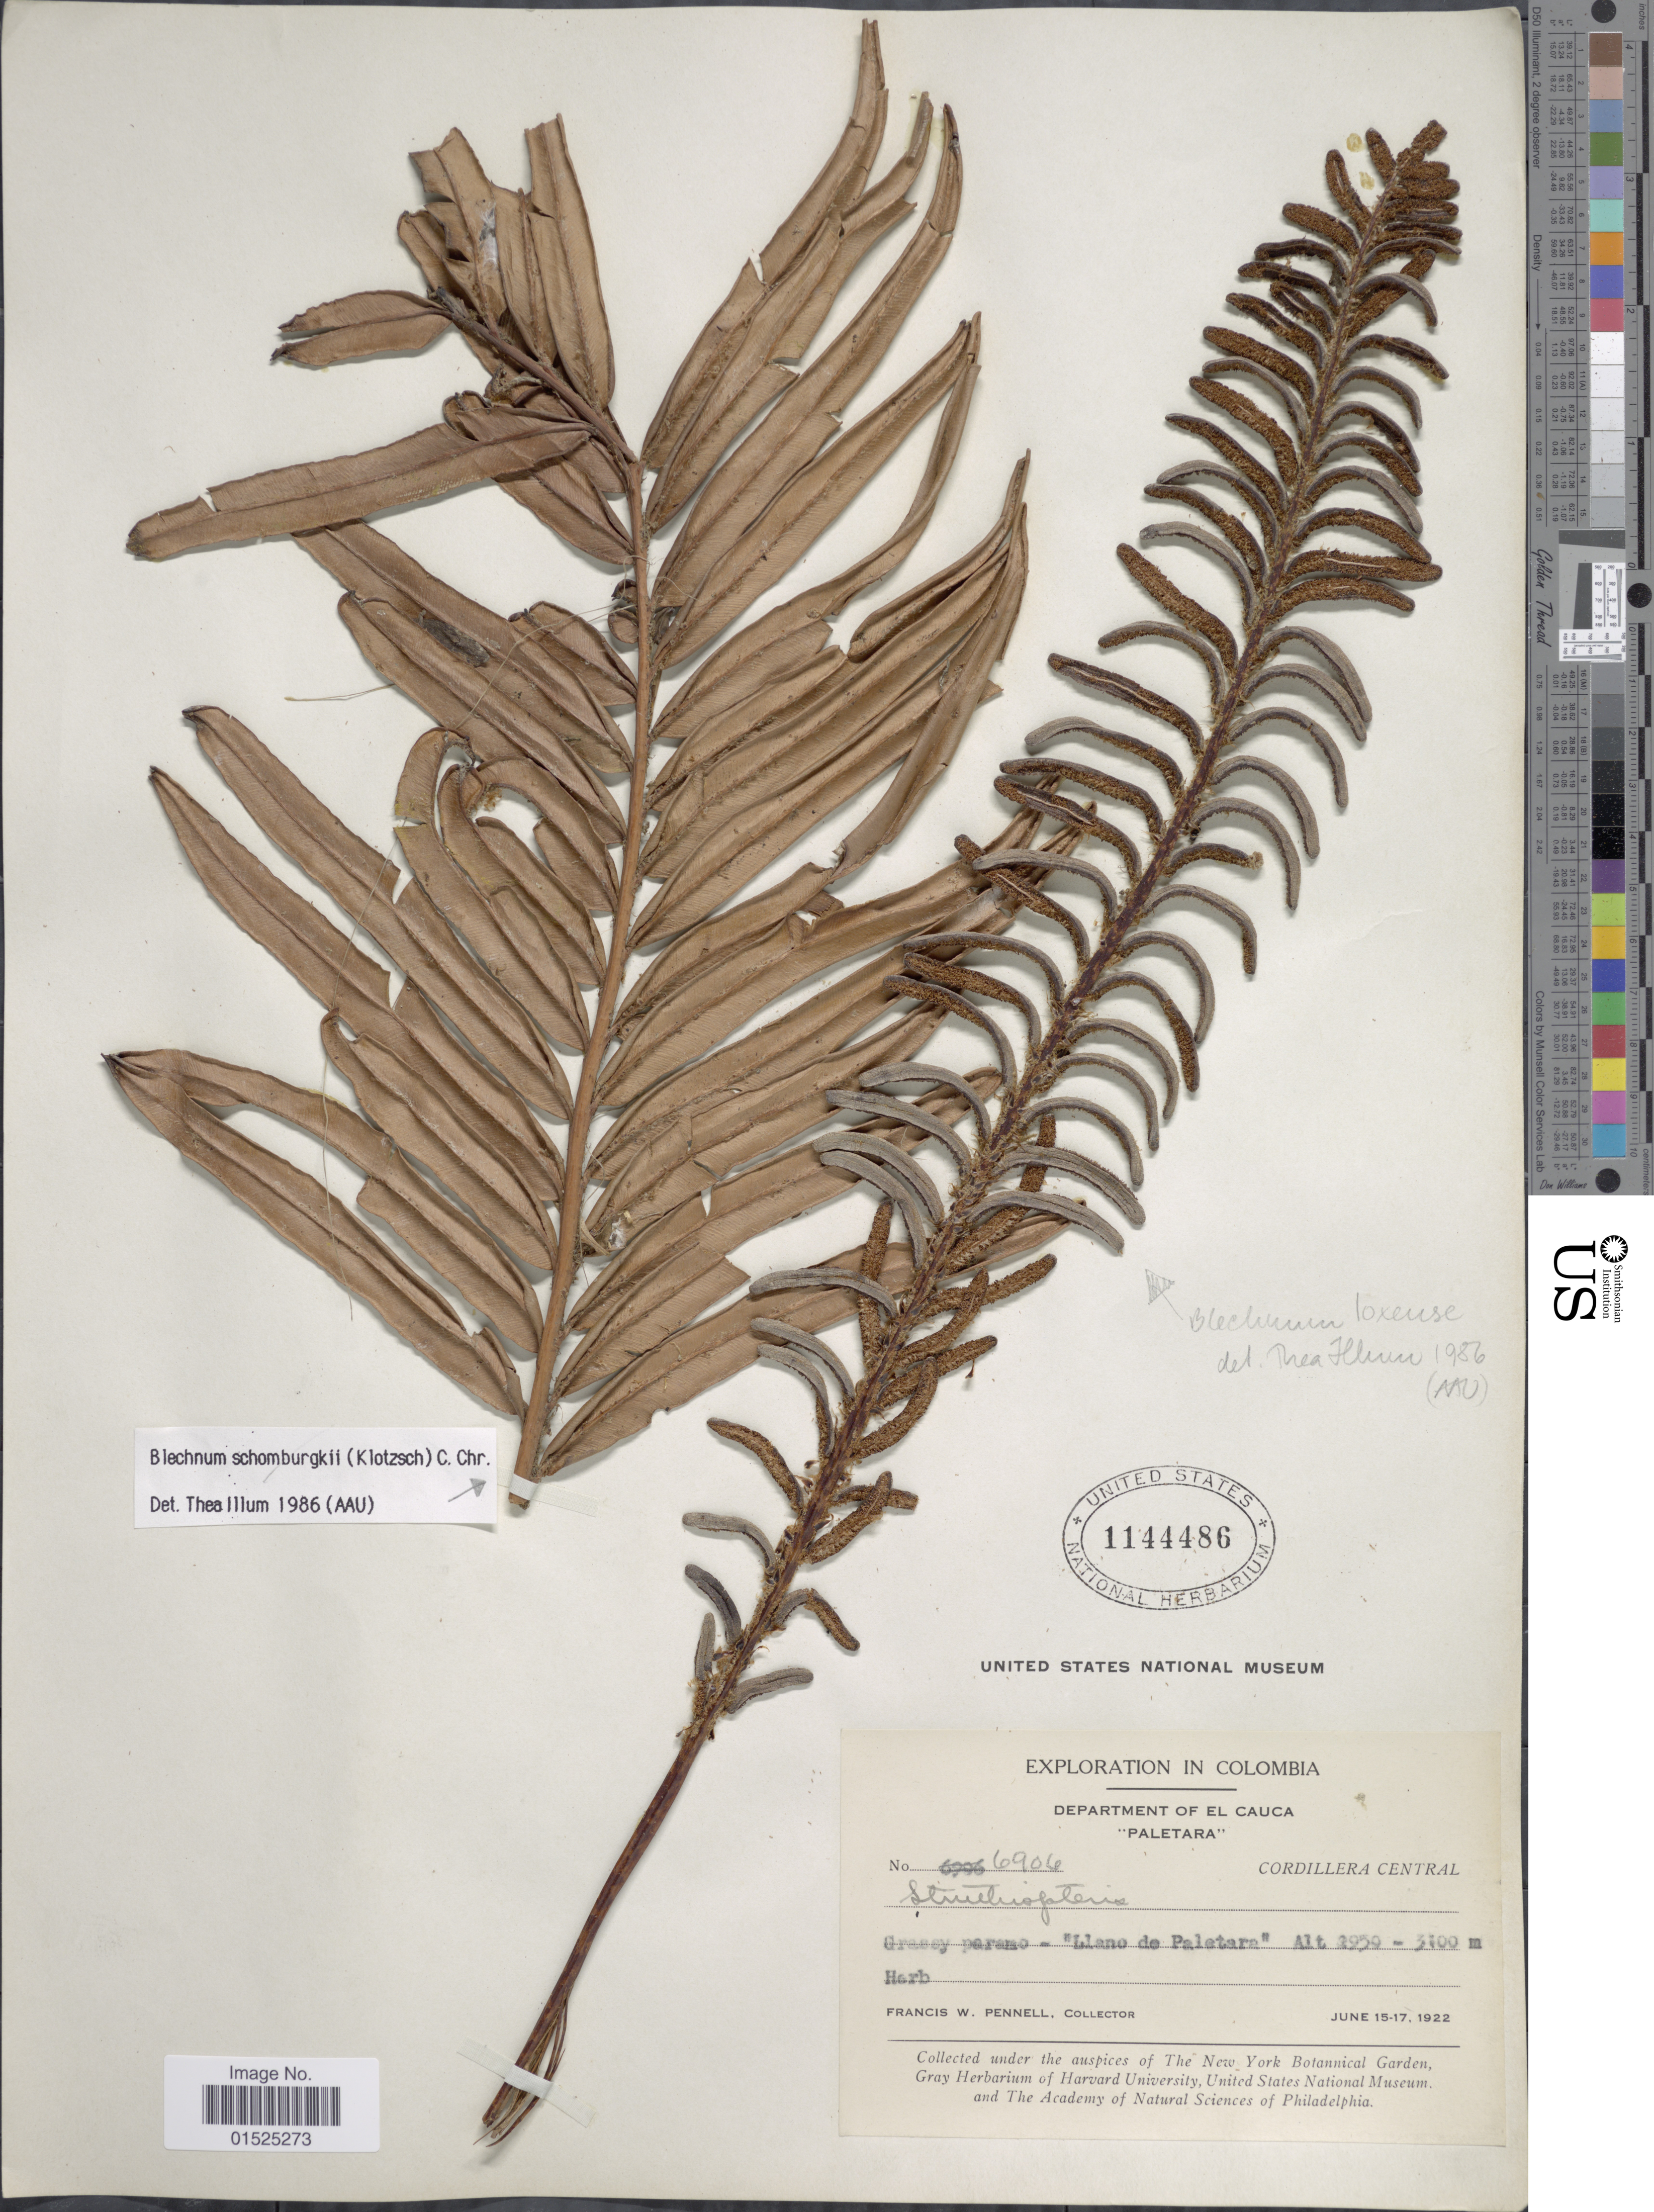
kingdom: Plantae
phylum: Tracheophyta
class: Polypodiopsida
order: Polypodiales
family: Blechnaceae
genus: Blechnum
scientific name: Blechnum auratum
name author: (Fée) R.M. Tryon & Stolze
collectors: F. W. Pennell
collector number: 6906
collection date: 1922-06-15/1922-06-17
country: Colombia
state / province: Cauca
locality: Cordillera Central, Grassy paramo, "Llano de Paletara"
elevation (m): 959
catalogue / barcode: US 1144486